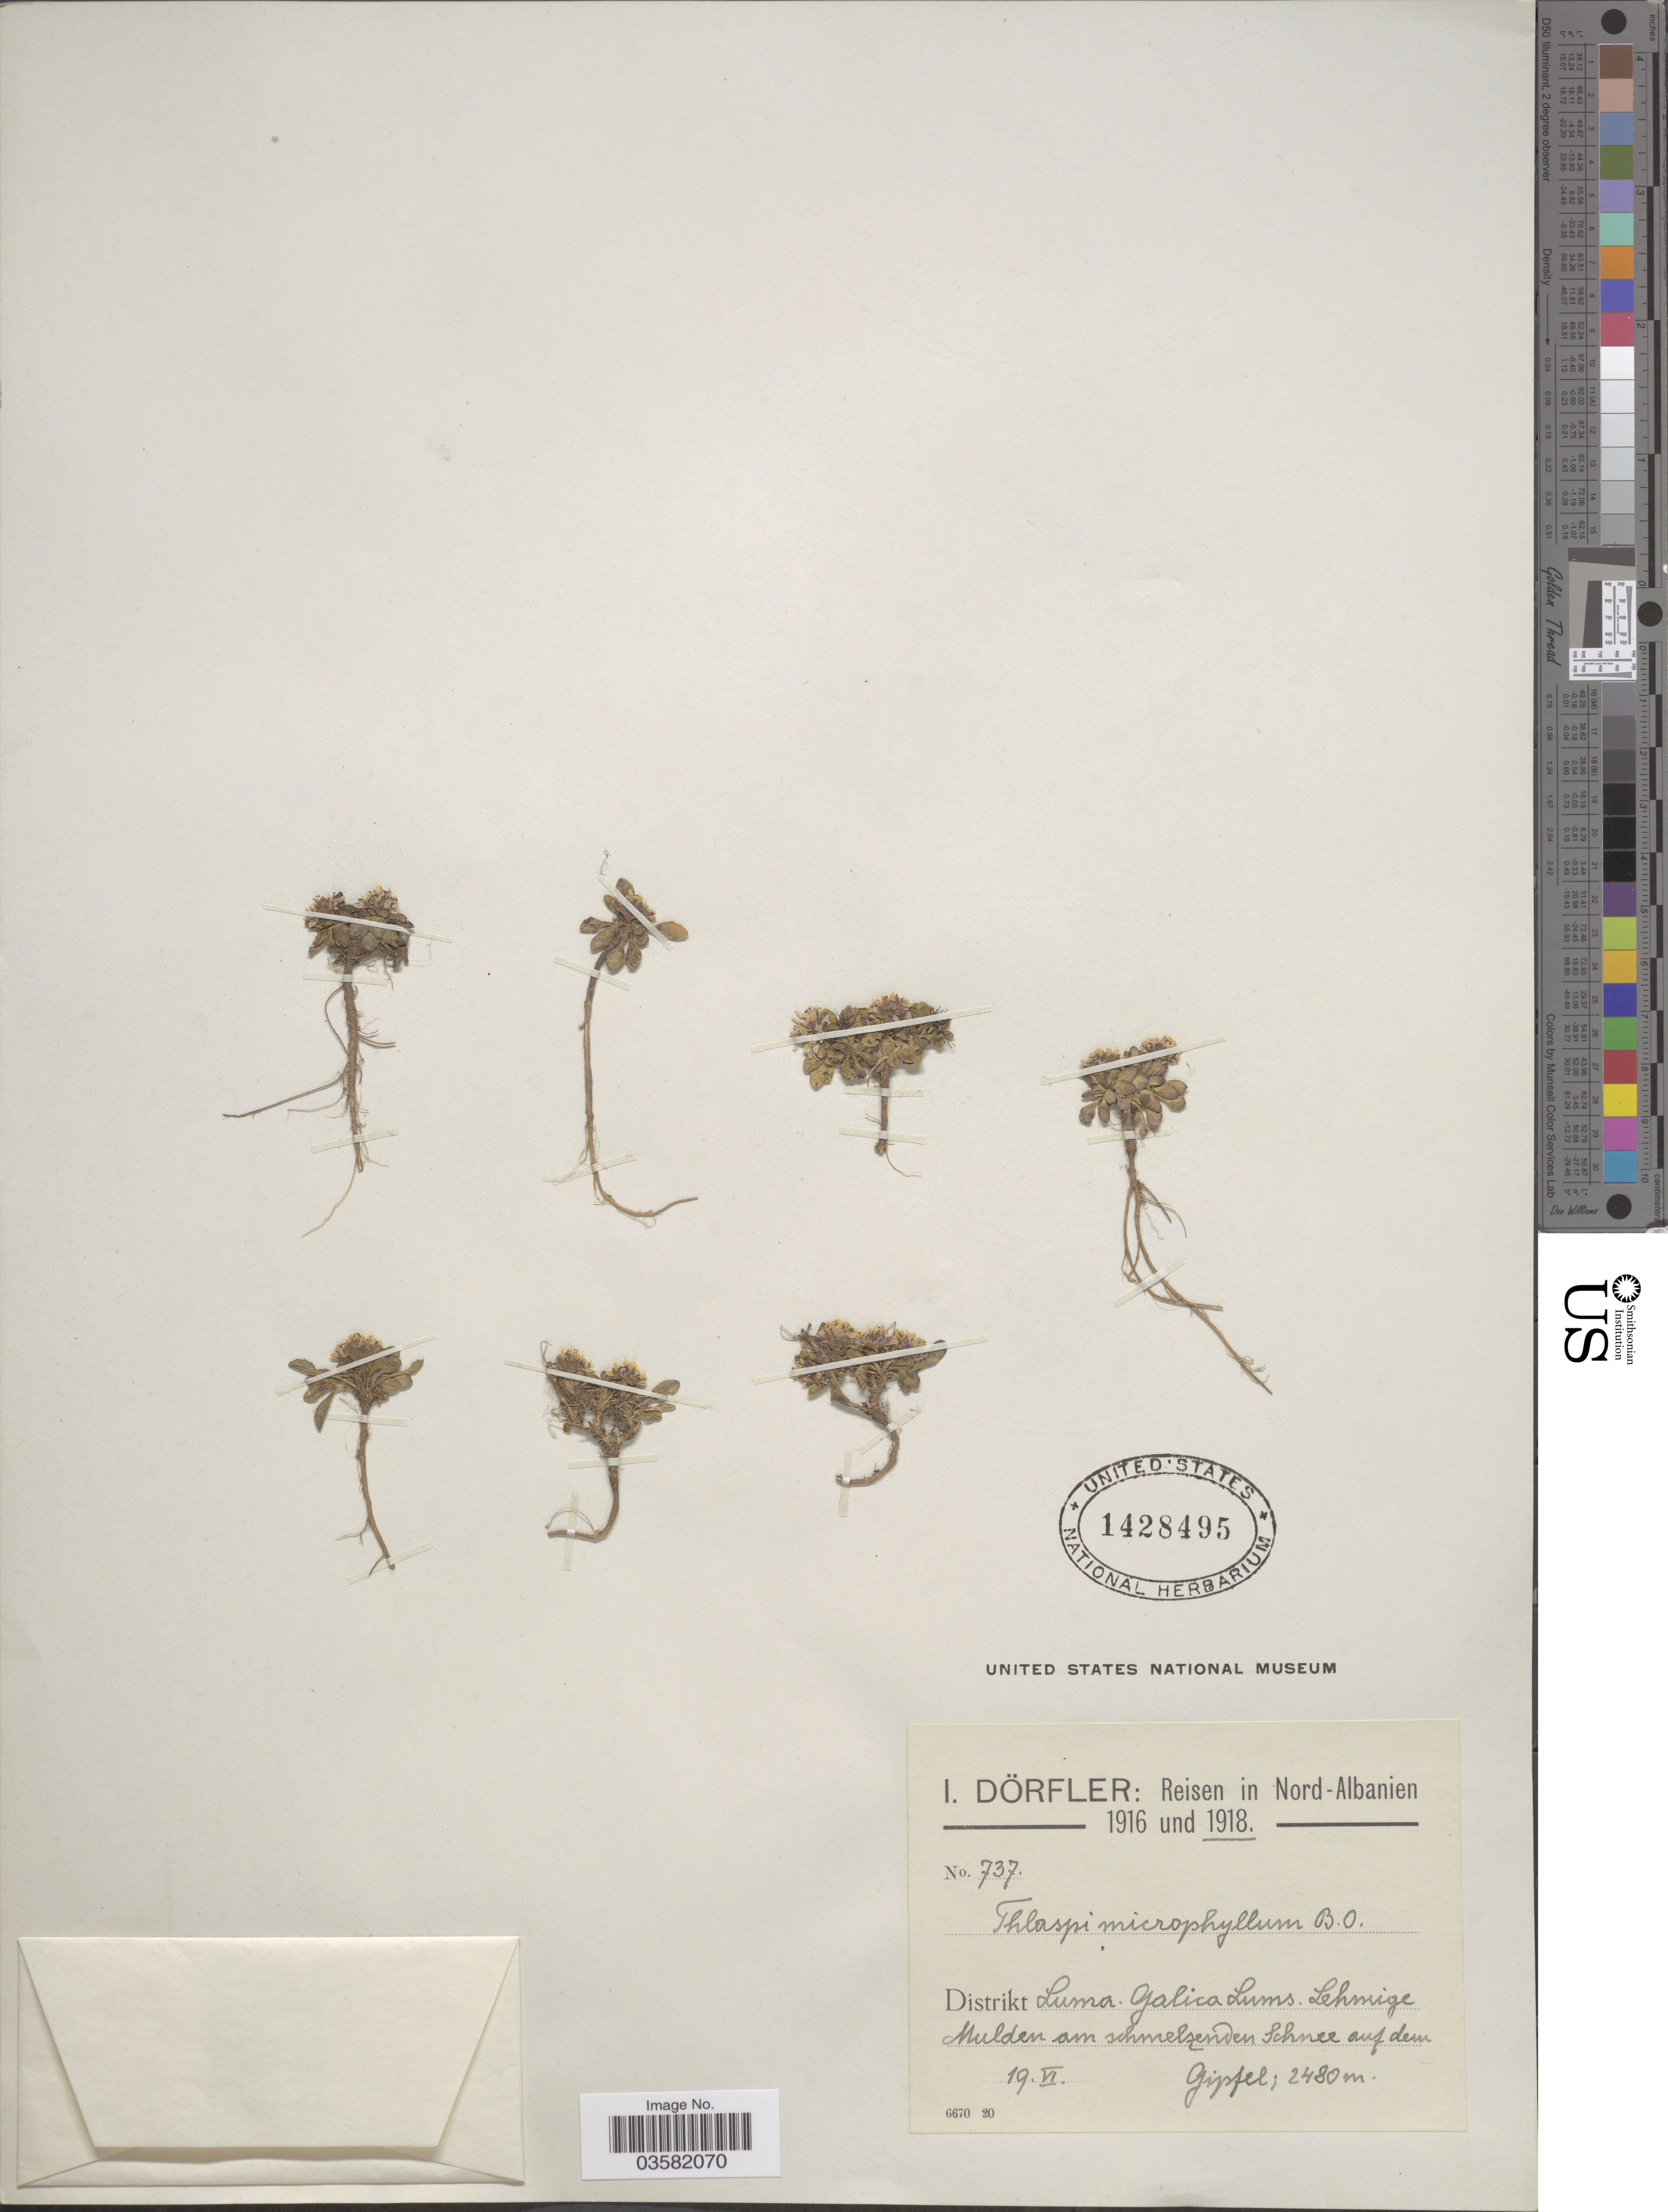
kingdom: Plantae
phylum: Tracheophyta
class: Magnoliopsida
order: Brassicales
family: Brassicaceae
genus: Thlaspi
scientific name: Thlaspi microphyllum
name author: Boiss. & Orph.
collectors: I. Dörfler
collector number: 737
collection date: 1918-06-19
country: Albania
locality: Nord-Albanien. Distrikt Luma. Galica Lums. Lehmige Mulden am schmelzenden [interpreted] Schnee auf dem Gipfel [interpreted].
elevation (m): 2480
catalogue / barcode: US 1428495